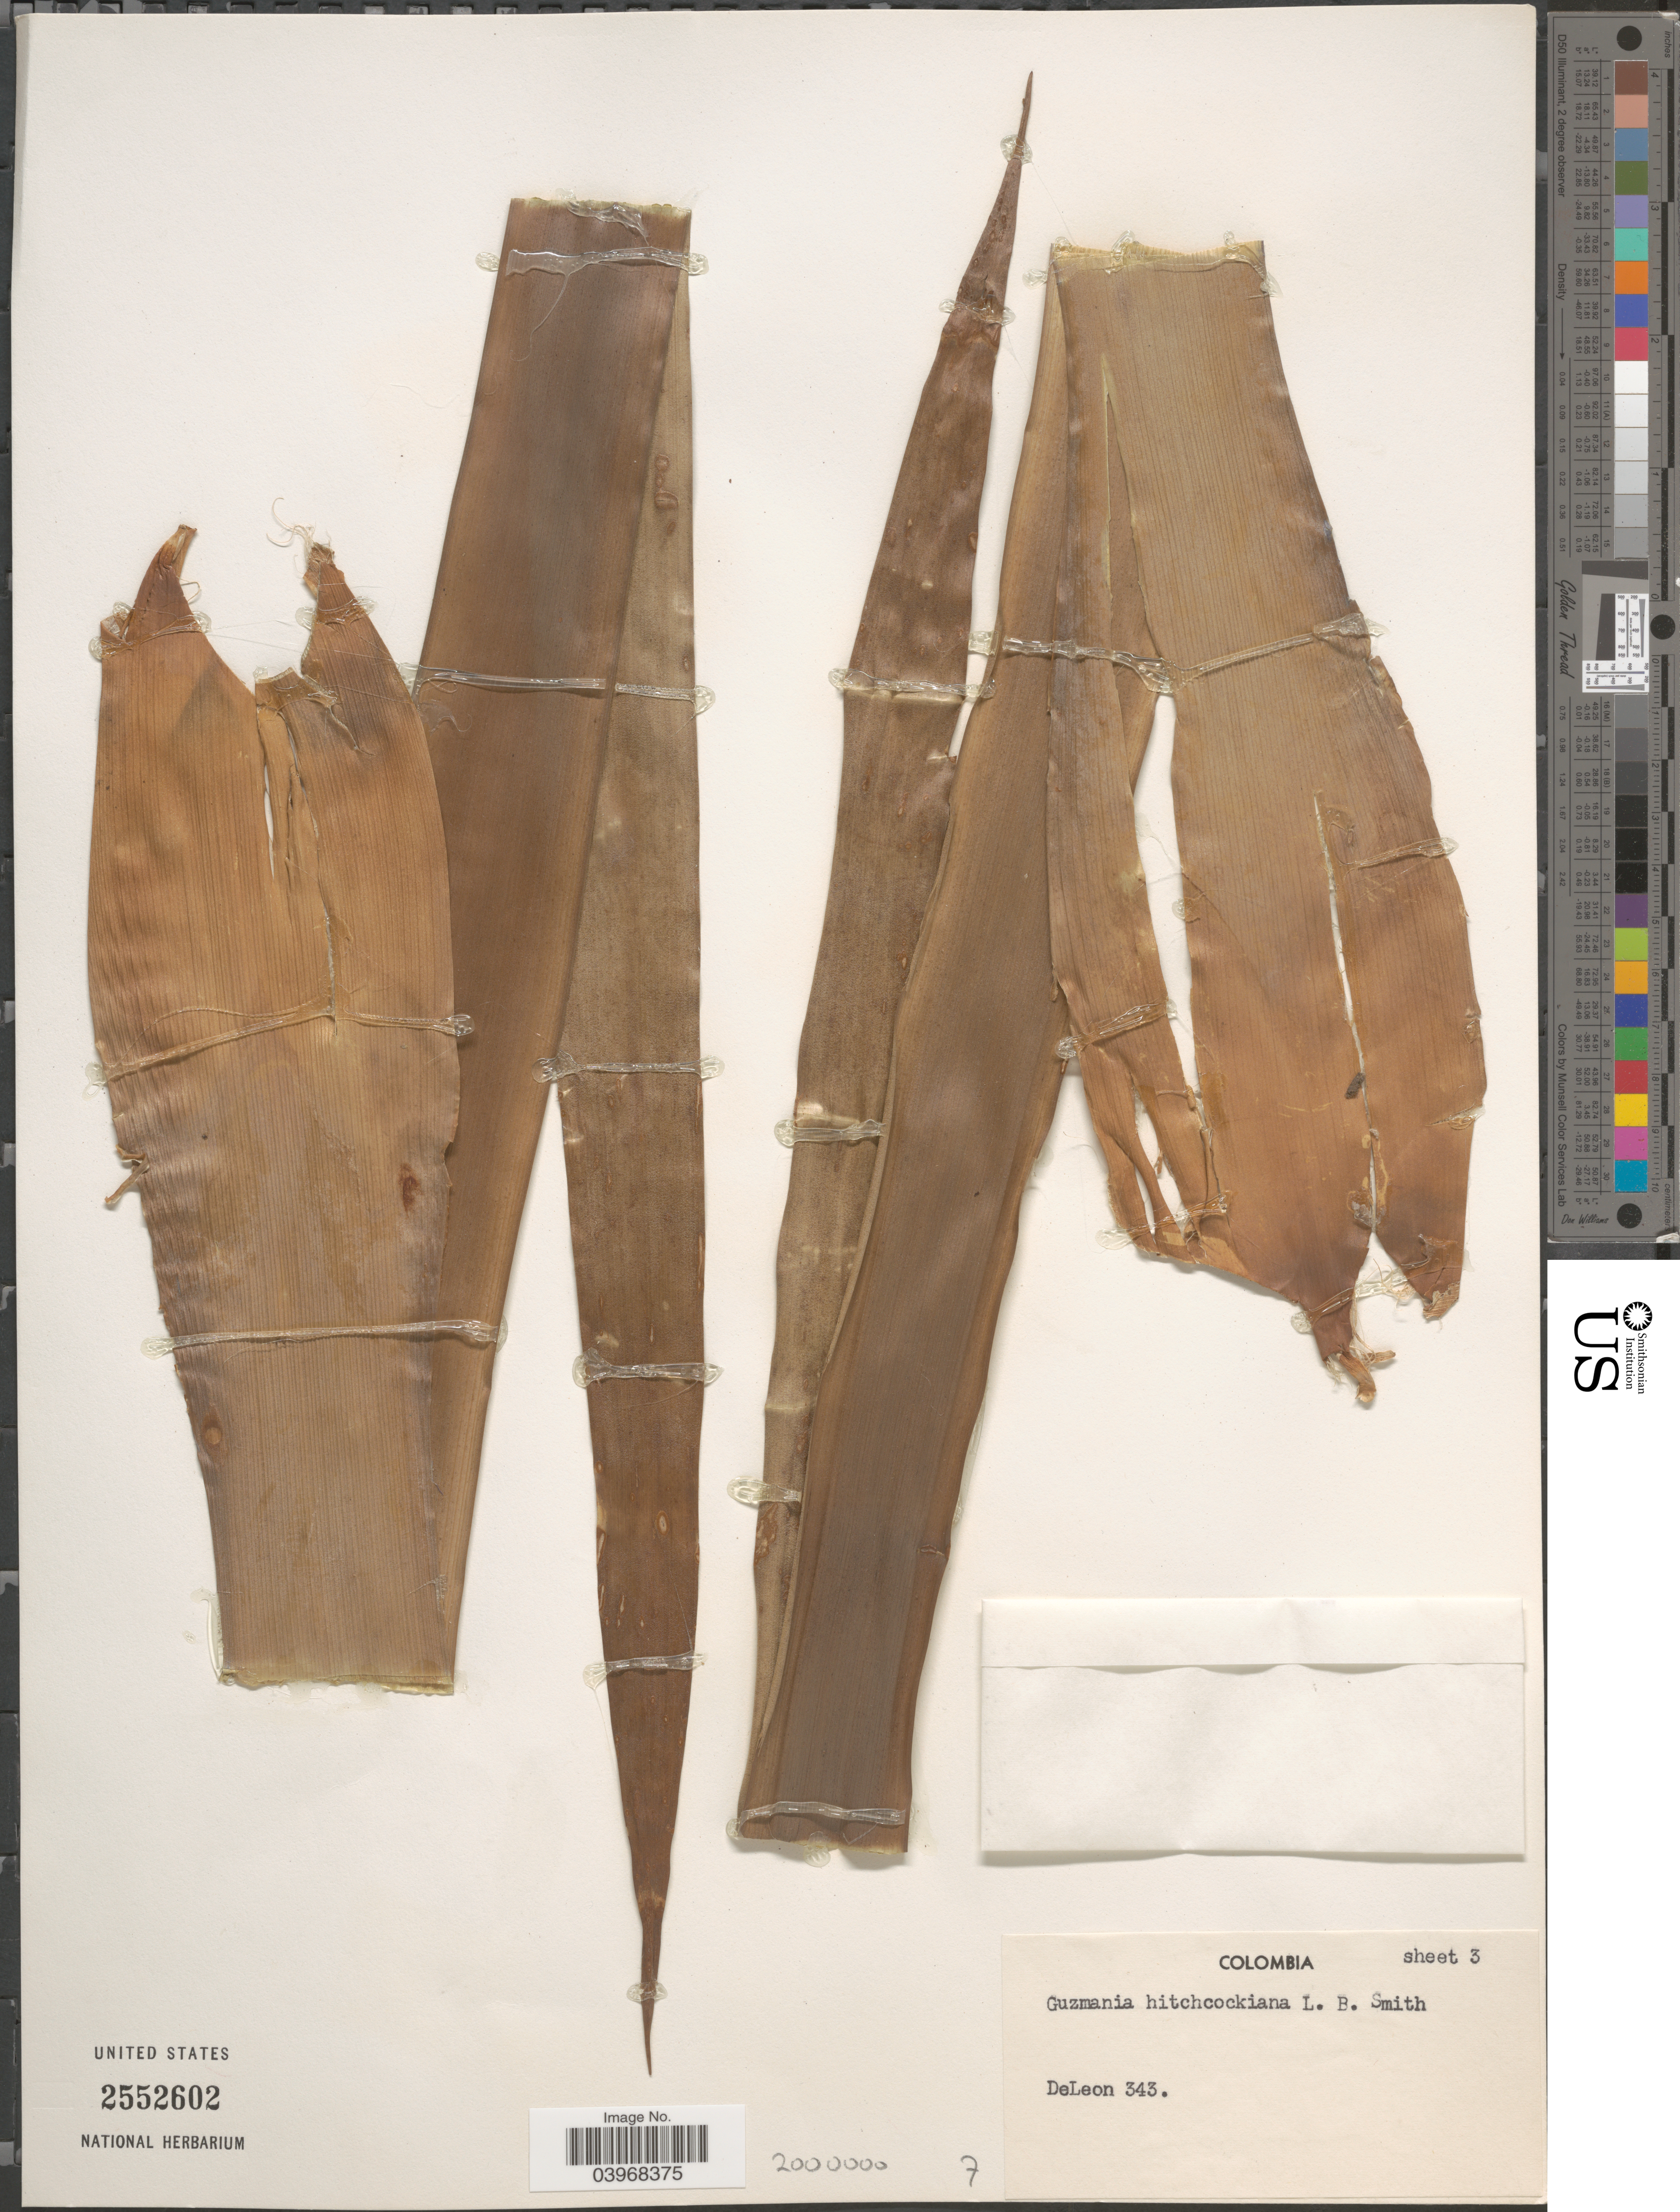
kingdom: Plantae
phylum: Tracheophyta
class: Liliopsida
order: Poales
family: Bromeliaceae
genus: Guzmania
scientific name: Guzmania hitchcockiana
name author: L.B. Sm.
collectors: DeLeon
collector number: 343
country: Colombia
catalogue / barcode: US 2552602